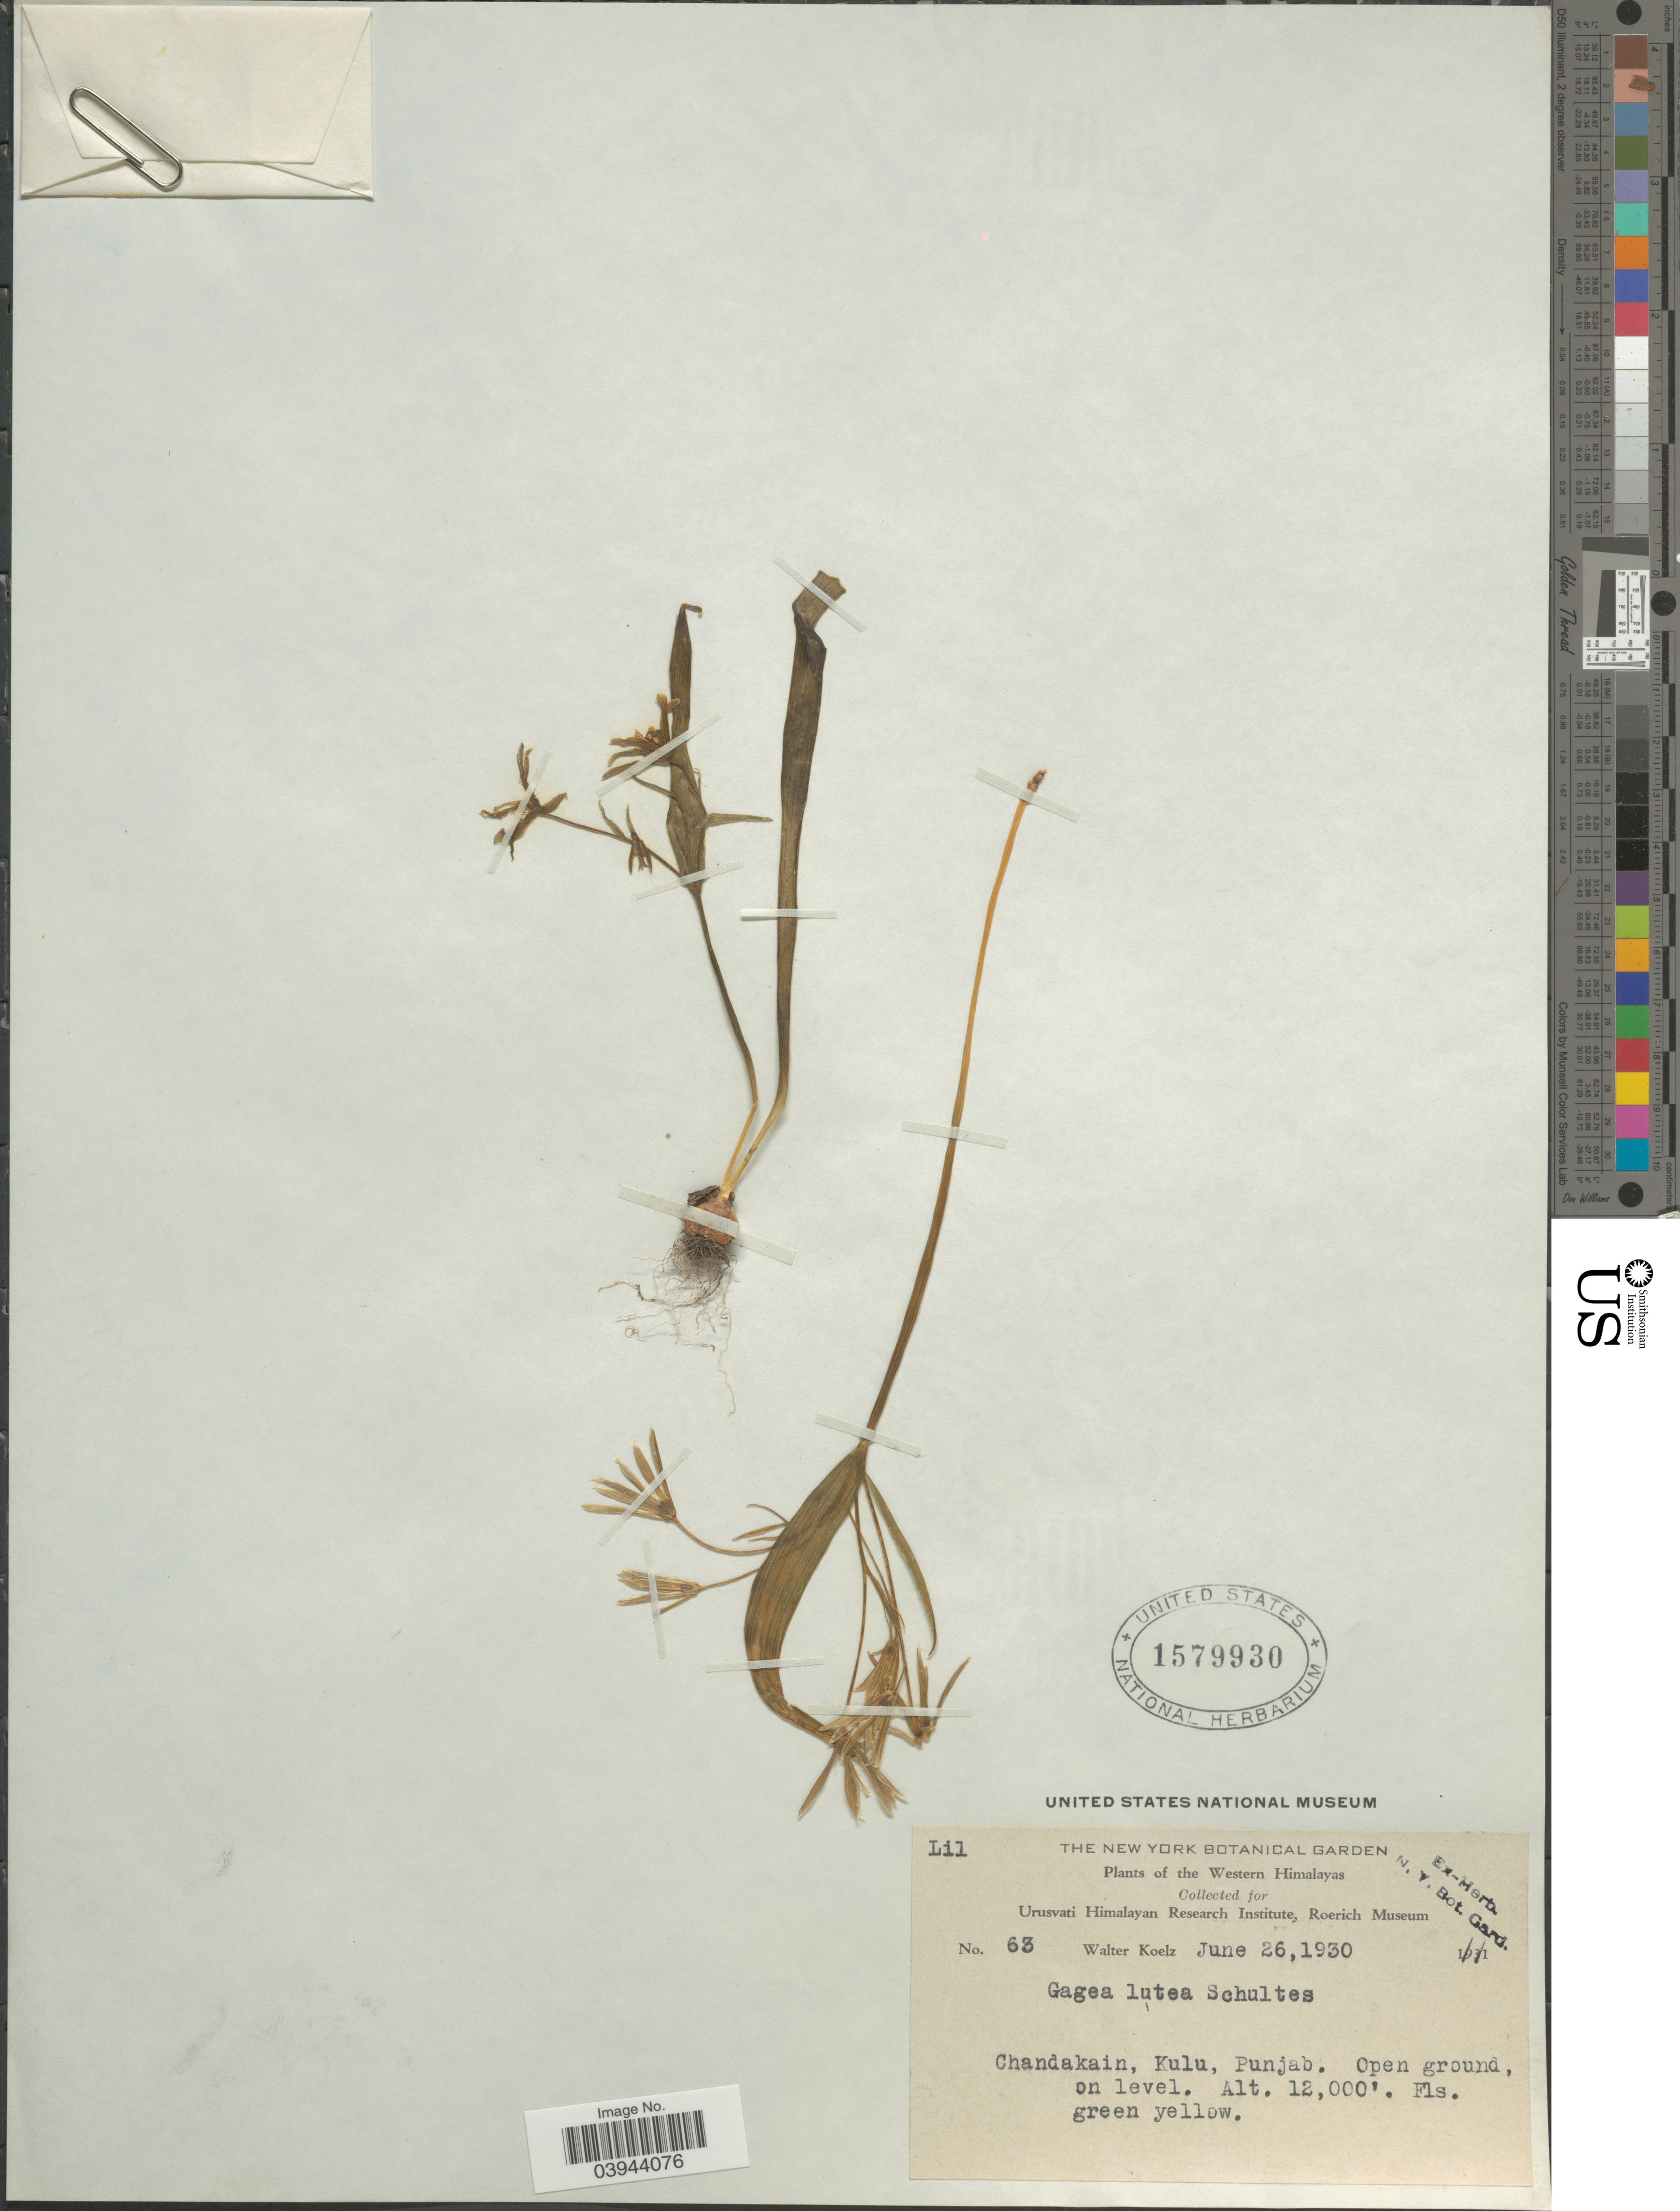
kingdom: Plantae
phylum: Tracheophyta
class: Liliopsida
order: Liliales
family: Liliaceae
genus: Gagea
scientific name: Gagea lutea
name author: (L.) Ker Gawl.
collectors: W. N. Koelz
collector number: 63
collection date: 1930-06-26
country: India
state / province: Punjab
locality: The Western Himalayas. Chandakain, Kulu.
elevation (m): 3658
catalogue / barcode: US 1579930